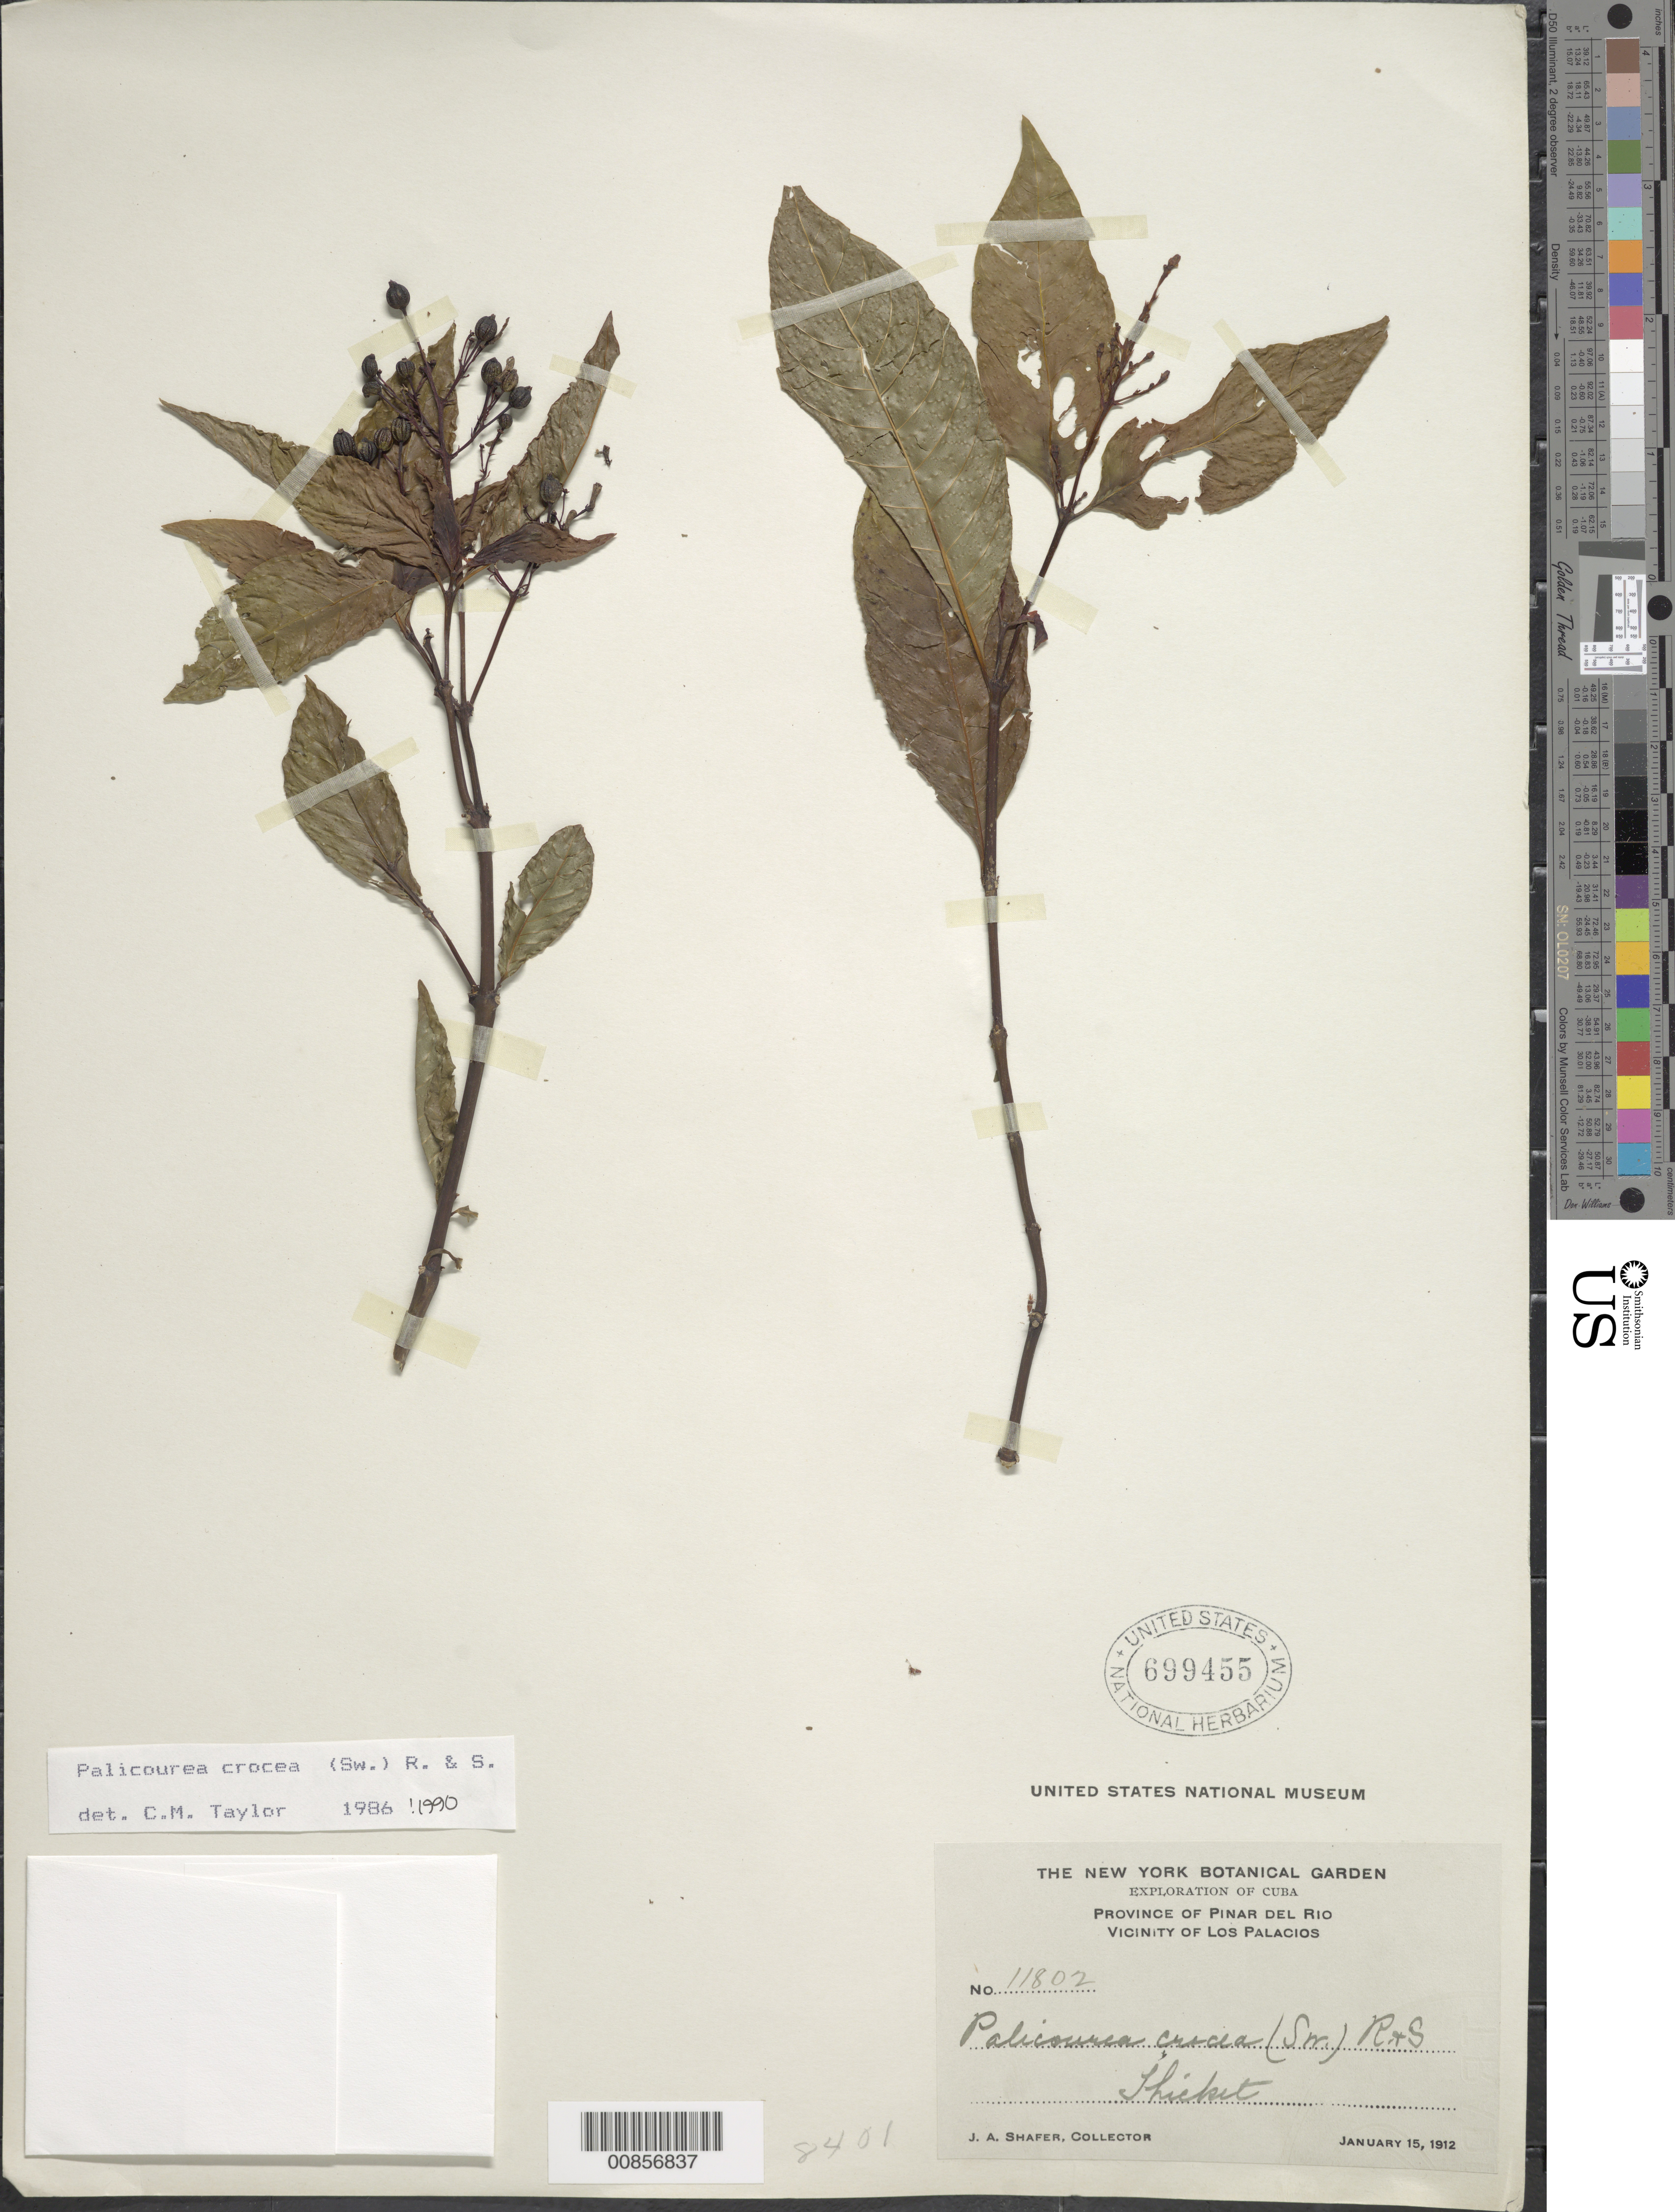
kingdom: Plantae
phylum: Tracheophyta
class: Magnoliopsida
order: Gentianales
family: Rubiaceae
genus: Palicourea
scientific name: Palicourea crocea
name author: (Sw.) Schult.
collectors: J. A. Shafer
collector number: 11802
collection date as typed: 15 Jan 1912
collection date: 1912-01-15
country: Cuba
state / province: Pinar del Río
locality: Vicinity of Los Placios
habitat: Thicket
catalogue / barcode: US 699455